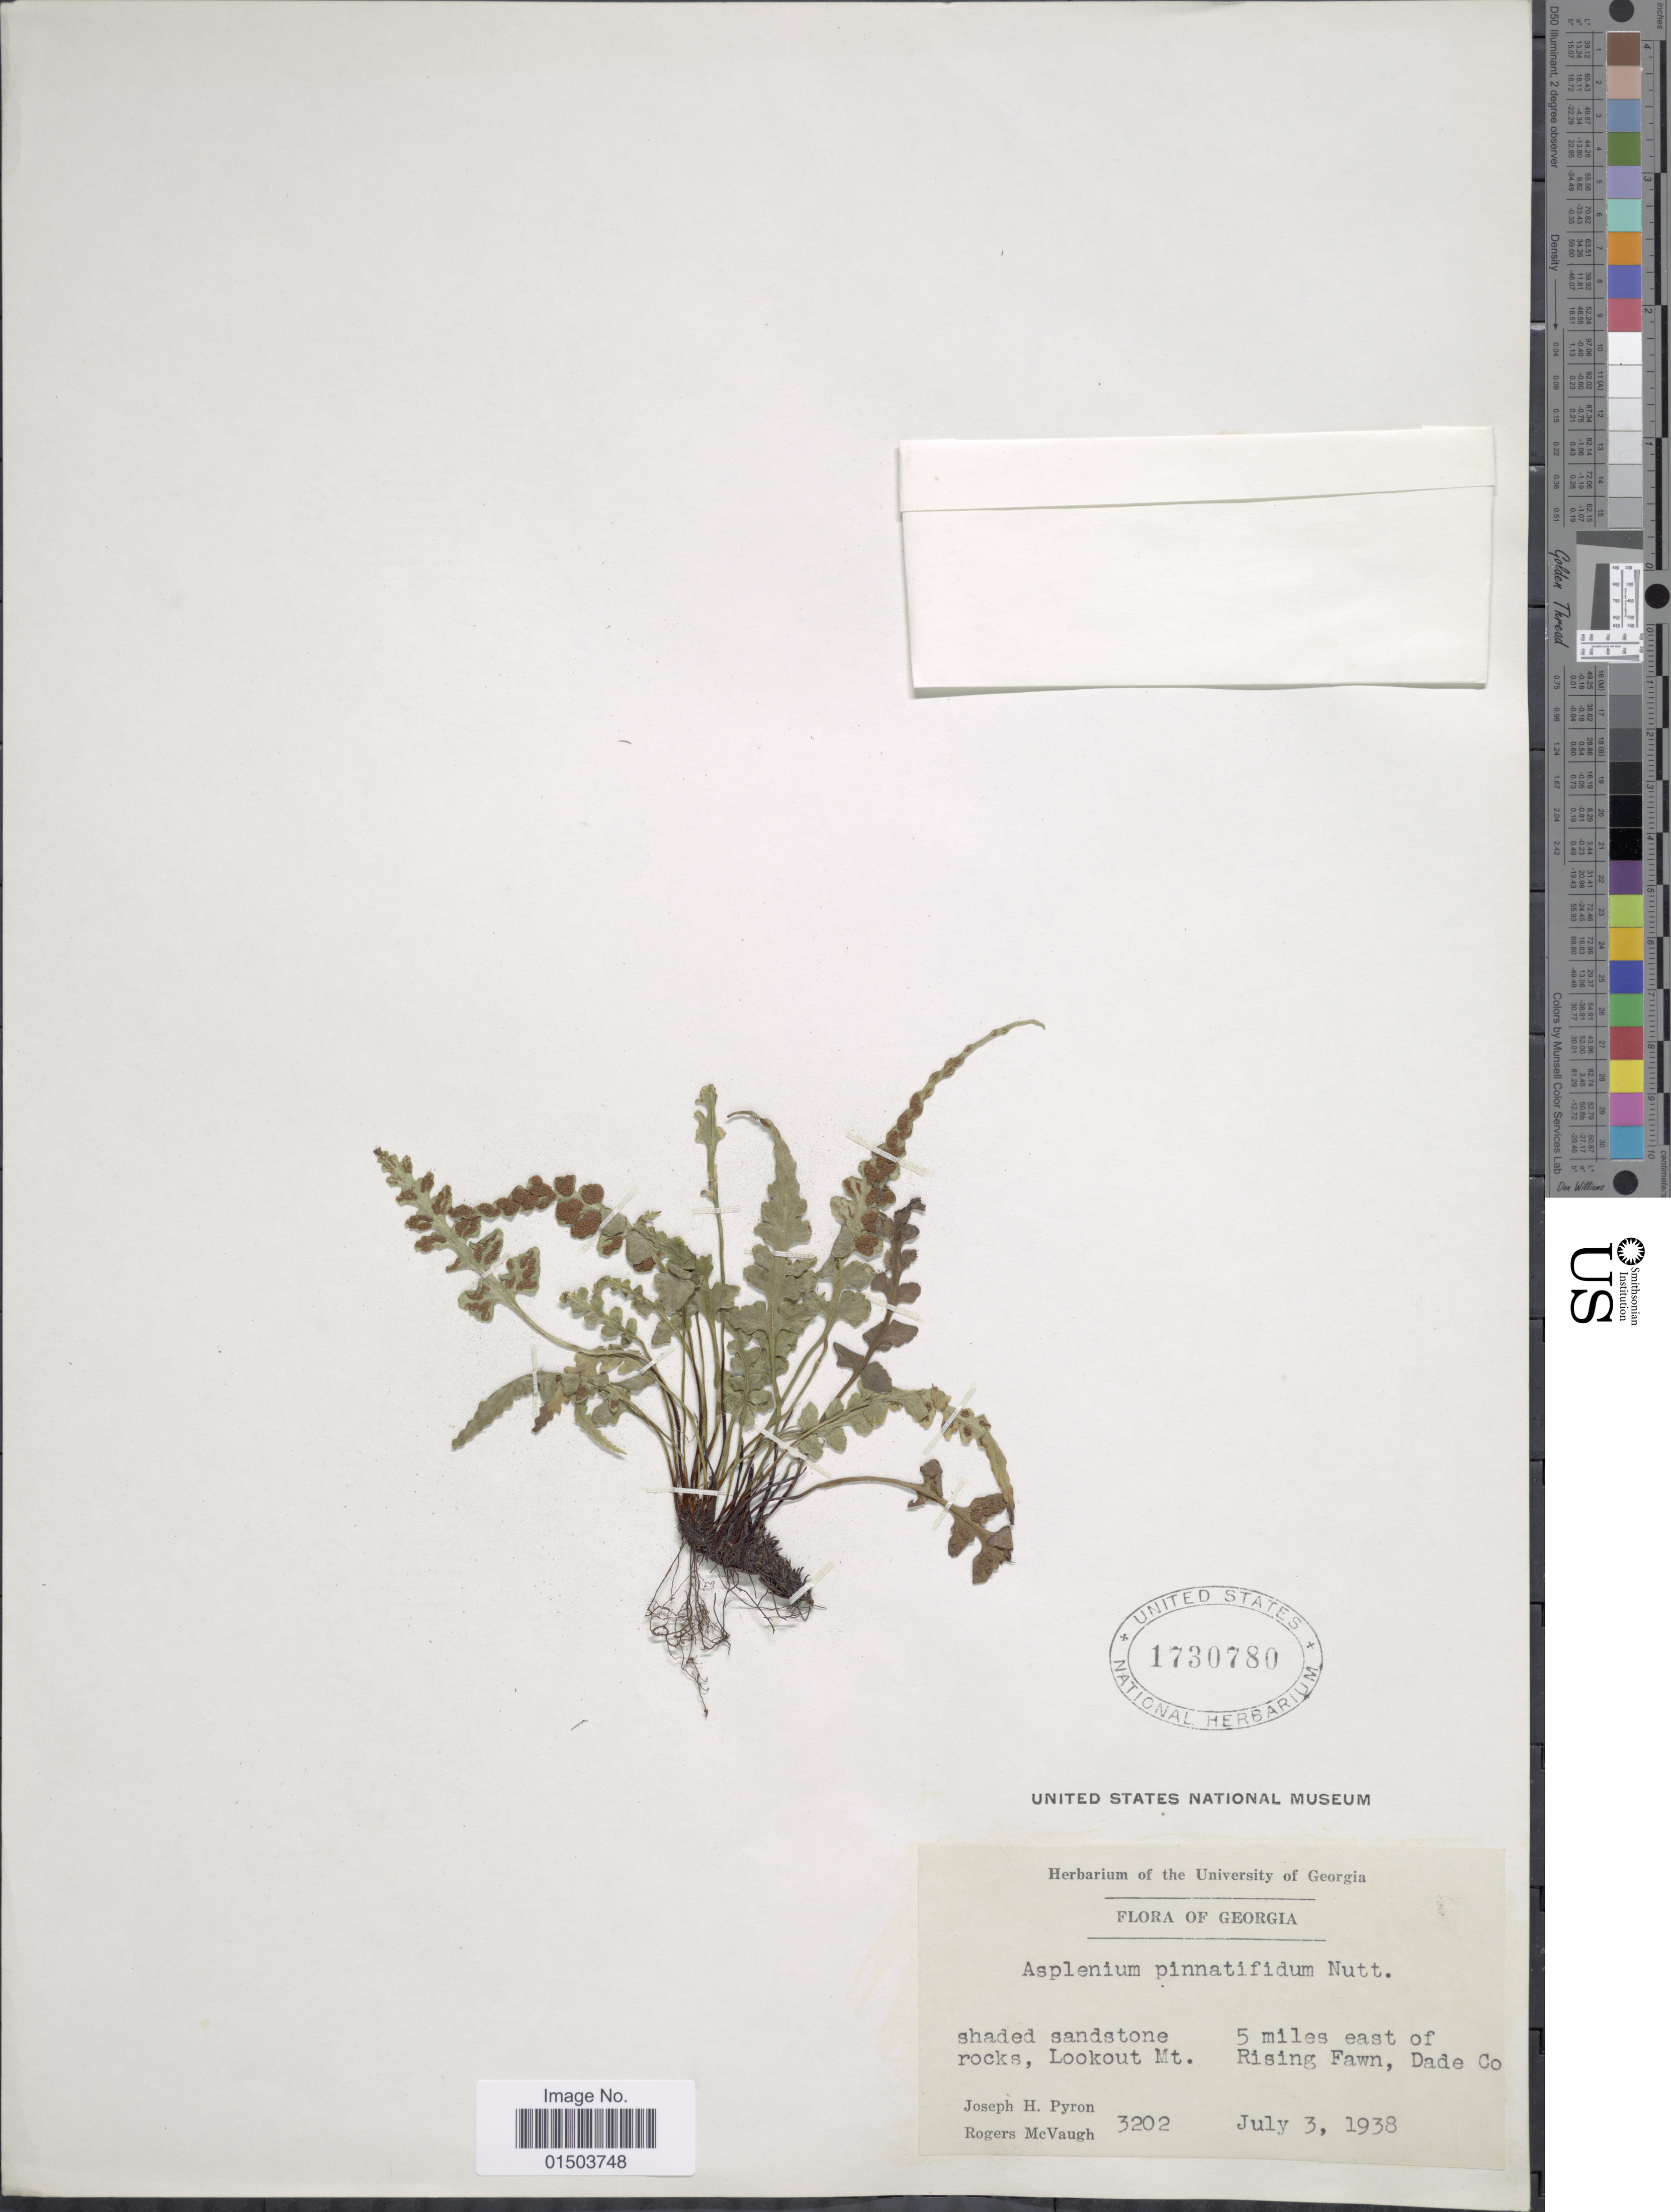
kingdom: Plantae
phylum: Tracheophyta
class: Polypodiopsida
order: Polypodiales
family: Aspleniaceae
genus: Asplenium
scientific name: Asplenium pinnatifidum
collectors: J. H. Pyron & R. McVaugh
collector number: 3202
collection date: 1938-07-03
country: United States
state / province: Georgia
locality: Shaded sandstone rocks, Lookout Mt. 5 miles east of Rising Fawn, Dade Co.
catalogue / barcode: US 1730780